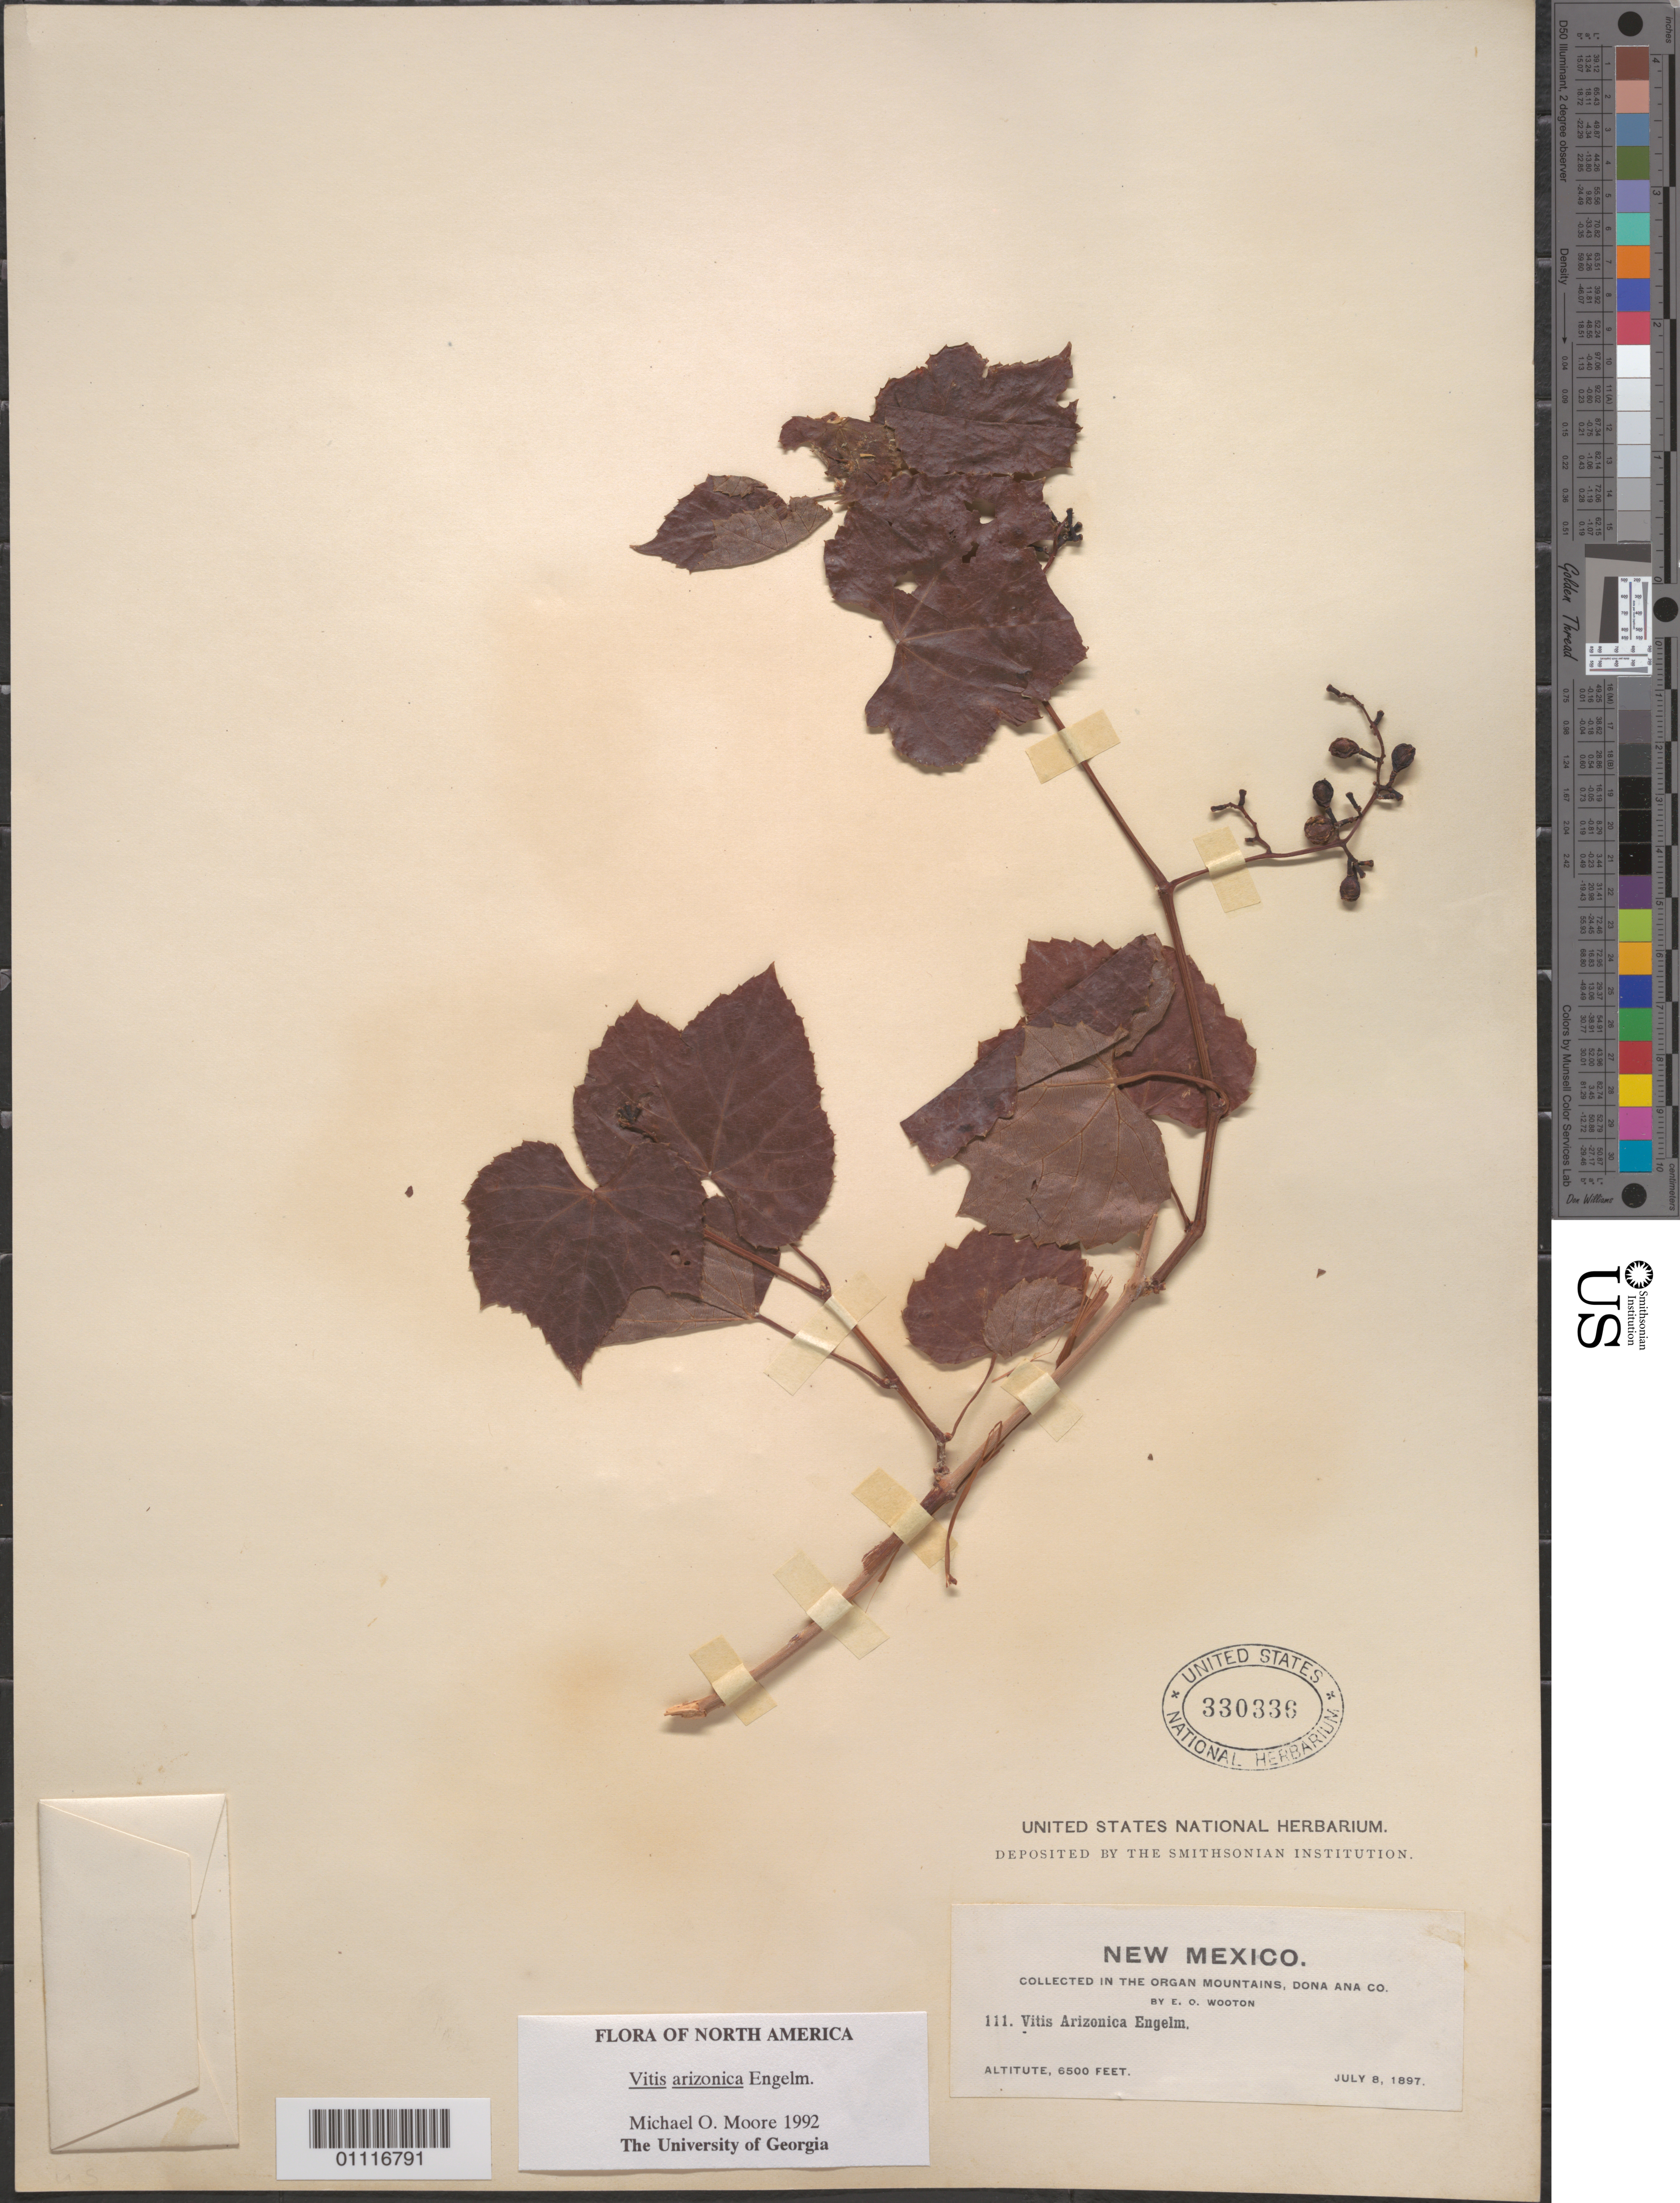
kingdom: Plantae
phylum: Tracheophyta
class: Magnoliopsida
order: Vitales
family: Vitaceae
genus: Vitis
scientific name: Vitis arizonica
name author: Engelm.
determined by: Moore, M. O.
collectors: E. O. Wooton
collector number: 111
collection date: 1897-07-08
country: United States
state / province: New Mexico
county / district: Dona Ana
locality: in the Organ Mountain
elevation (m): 1981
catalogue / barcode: US 330336